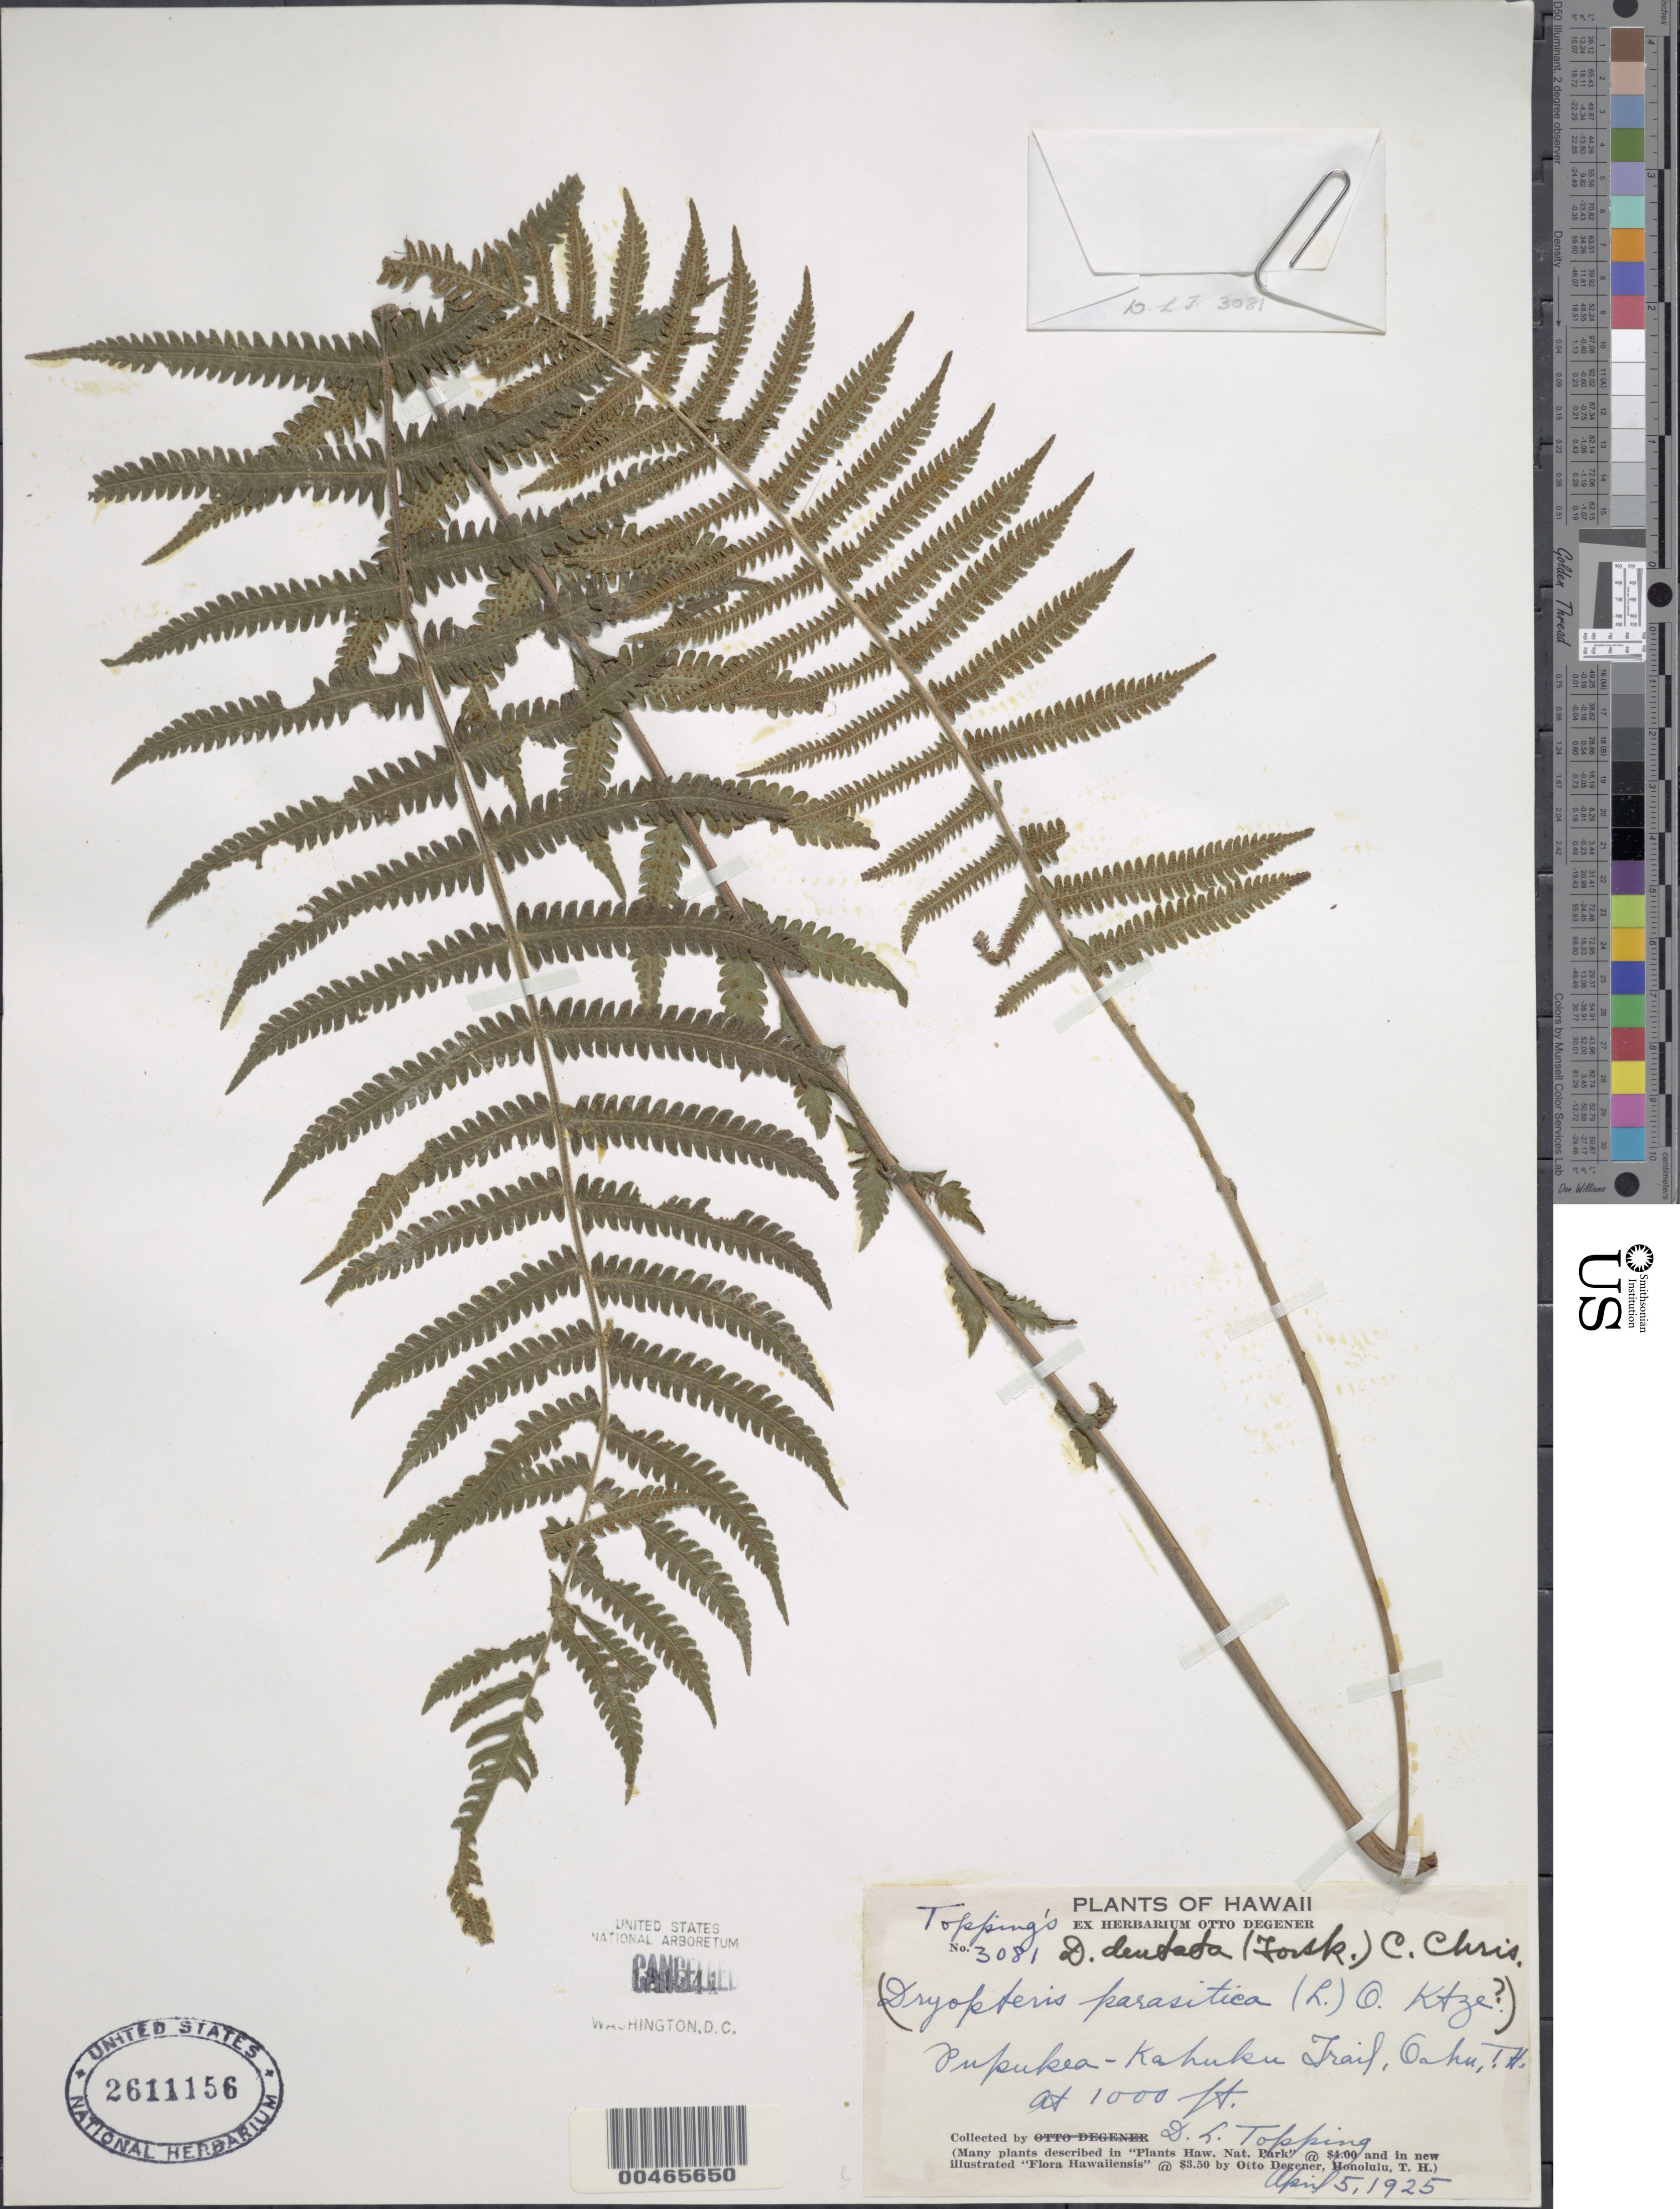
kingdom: Plantae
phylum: Tracheophyta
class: Polypodiopsida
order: Polypodiales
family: Thelypteridaceae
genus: Christella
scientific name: Christella dentata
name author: (Forssk.) Brownsey & Jermy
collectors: D. L. Topping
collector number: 3081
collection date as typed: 5 Apr 1925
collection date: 1925-04-05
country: United States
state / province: Hawaii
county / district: Honolulu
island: Oahu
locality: Pupukea-Kahuku Trail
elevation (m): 305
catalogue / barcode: US 2611156